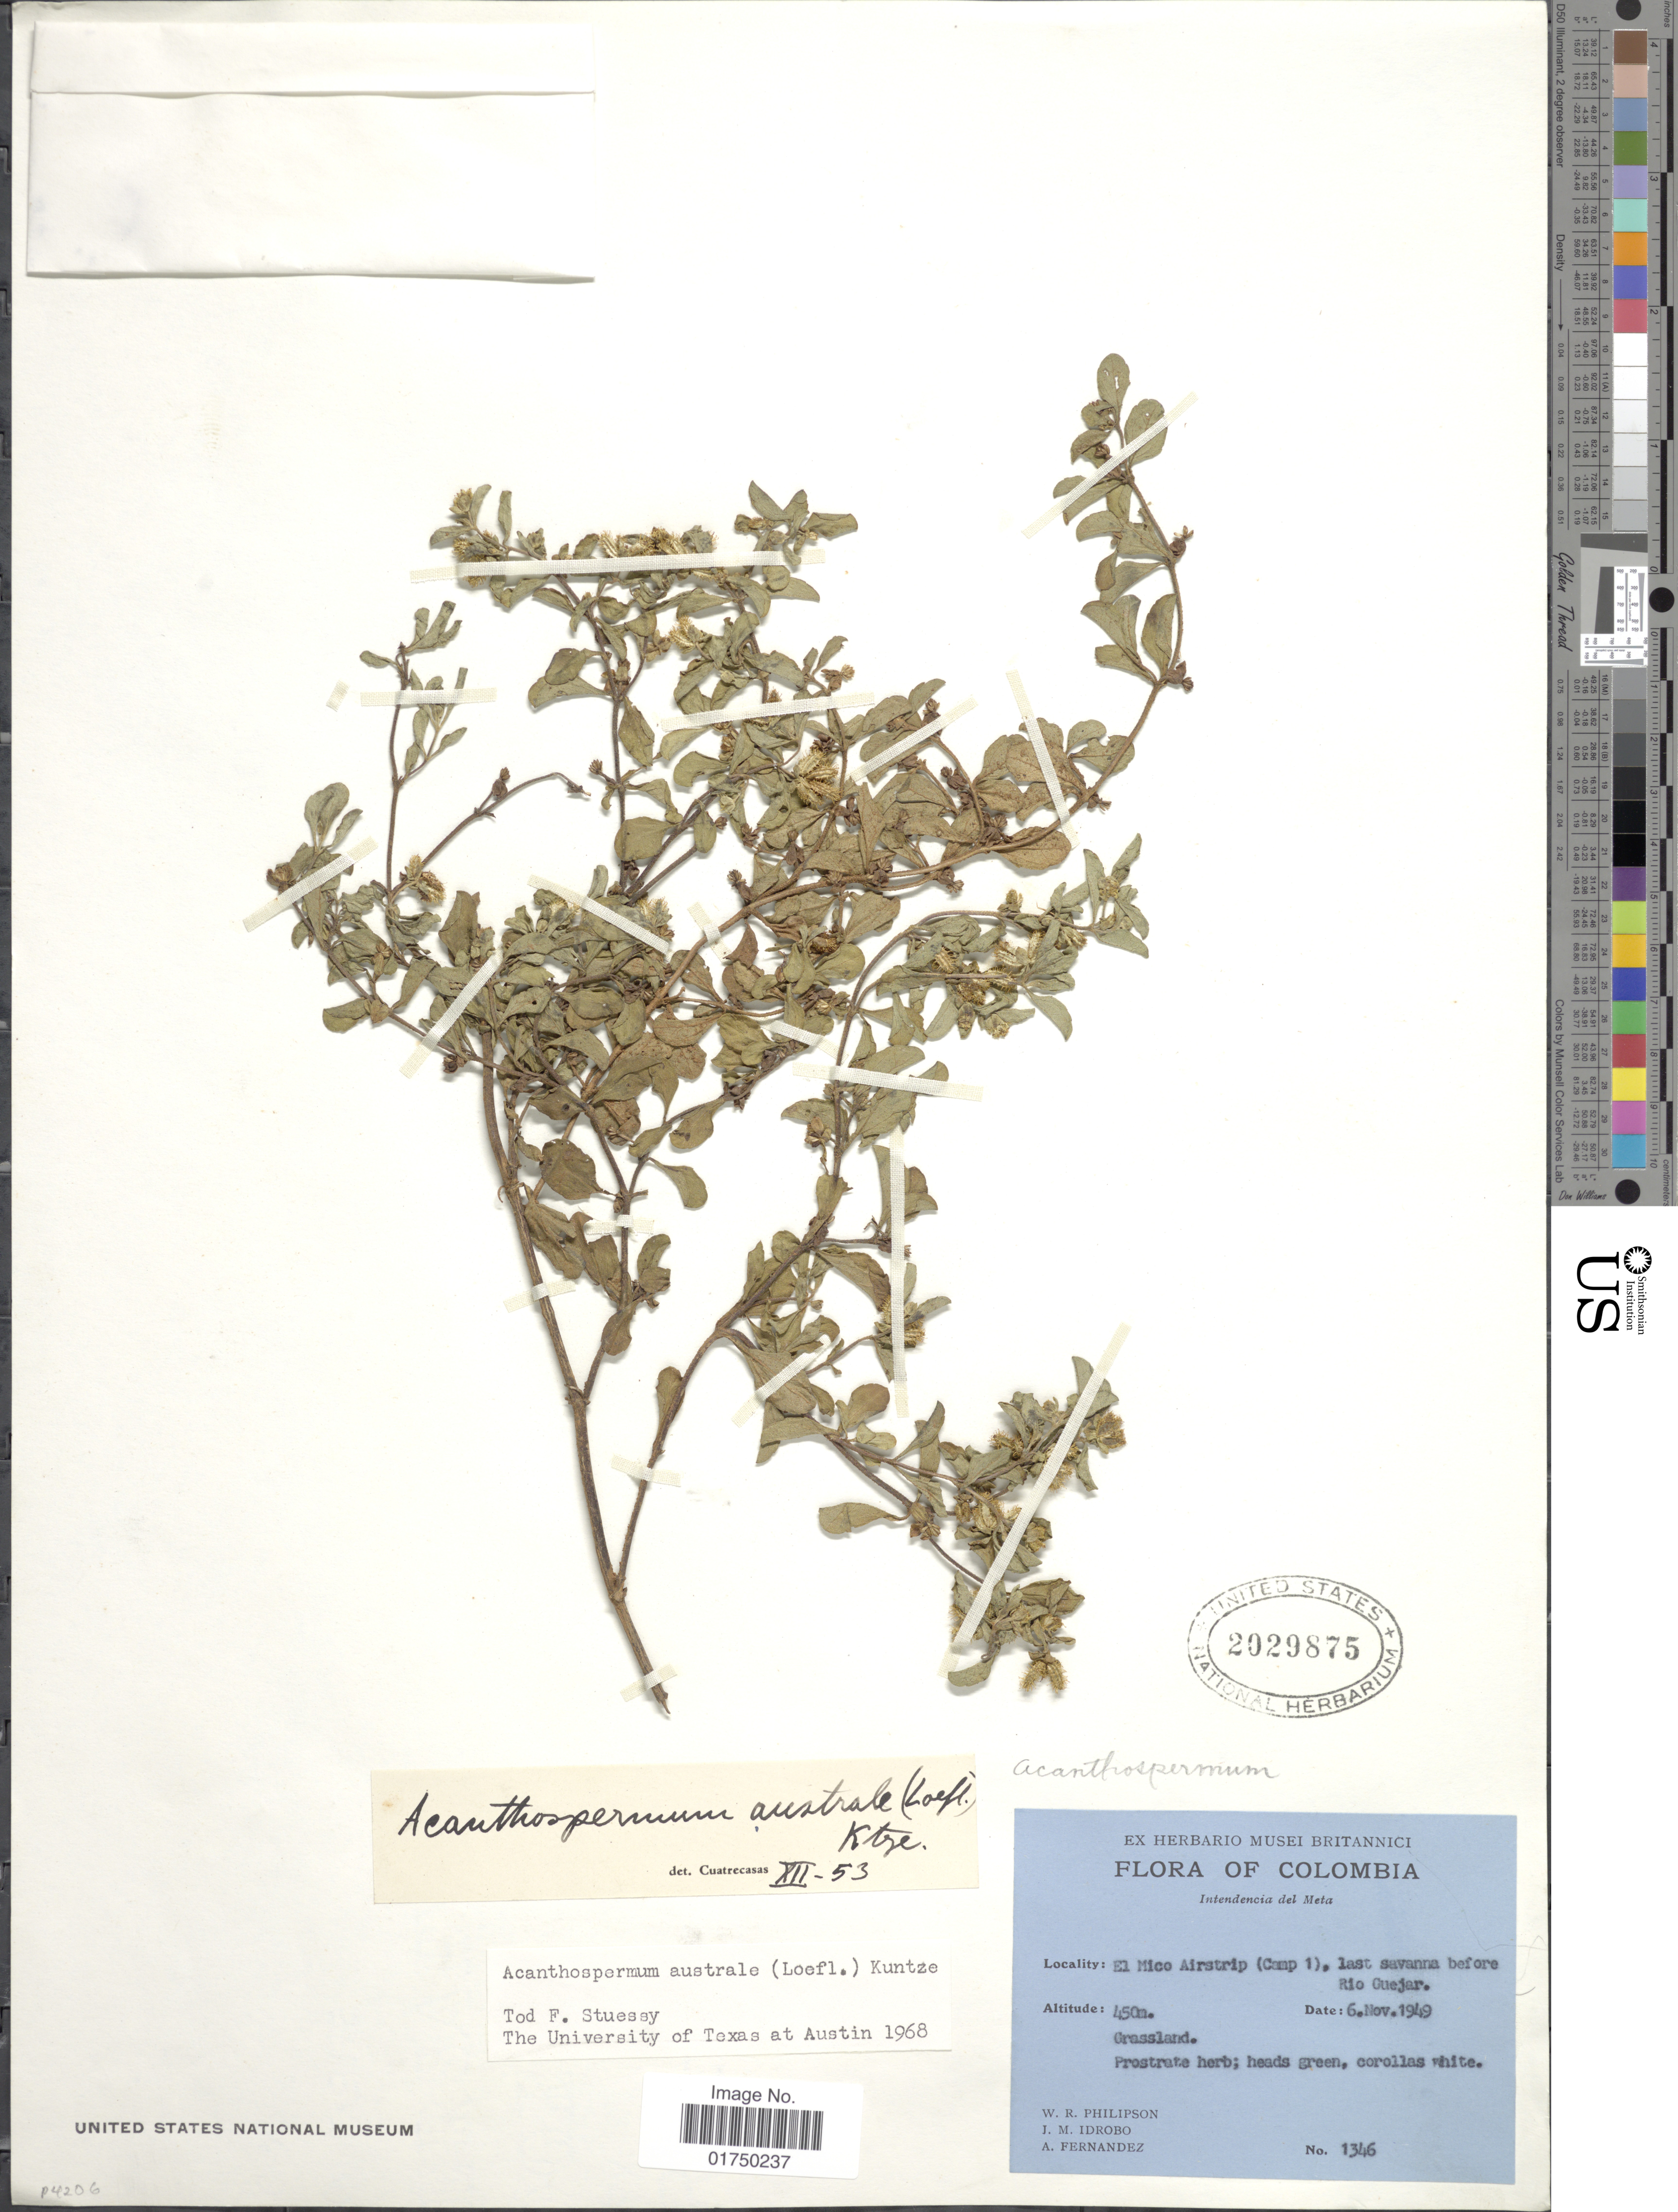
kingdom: Plantae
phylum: Tracheophyta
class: Magnoliopsida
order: Asterales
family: Asteraceae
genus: Acanthospermum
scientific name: Acanthospermum australe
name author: (Loefl.) Kuntze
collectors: W. R. Philipson, J. M. Idrobo & A. Fernandez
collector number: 1346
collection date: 1949-11-06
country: Colombia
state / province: Meta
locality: Intendencia del Meta. El Mico Airstrip (Camp 1), last savanna before Rio Guejar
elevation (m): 450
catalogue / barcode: US 2029875